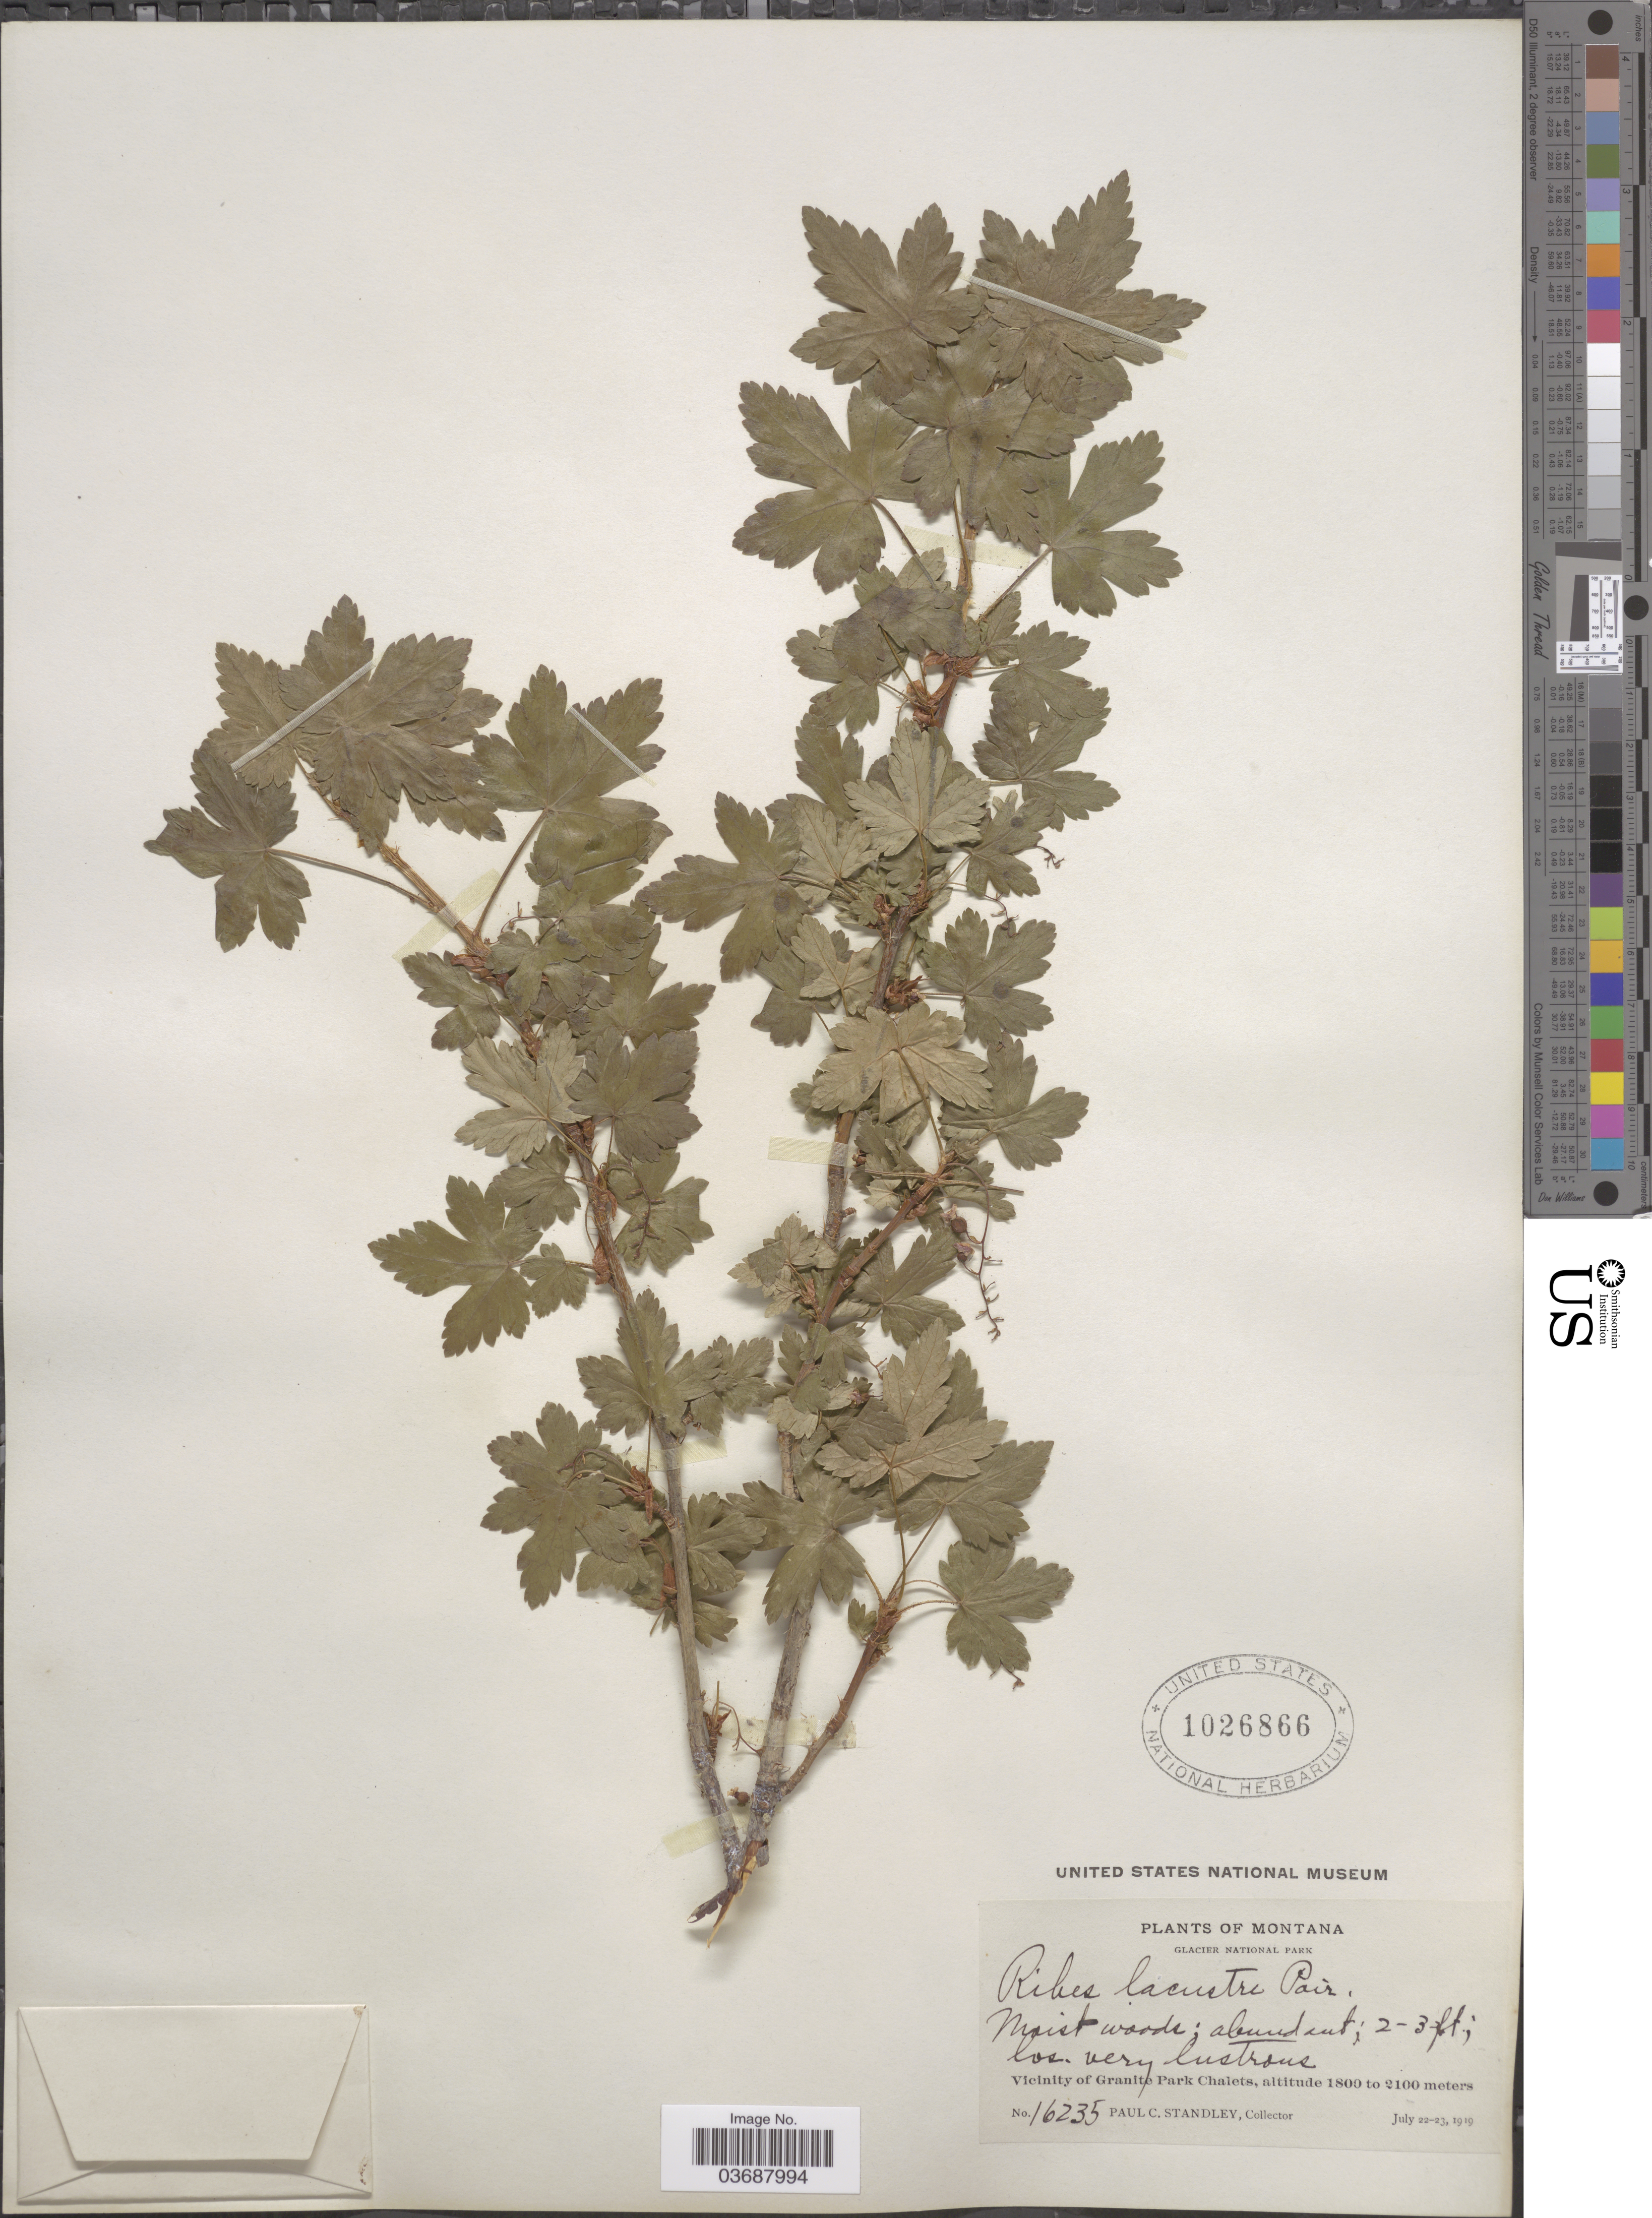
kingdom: Plantae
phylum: Tracheophyta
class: Magnoliopsida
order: Saxifragales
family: Grossulariaceae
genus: Ribes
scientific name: Ribes lacustre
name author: (Pers.) Poir.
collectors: P. C. Standley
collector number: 16235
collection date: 1919-07-22/1919-07-23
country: United States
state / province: Montana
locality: Glacier National Park. Vicinity of Granite Park Chalets.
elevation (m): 1800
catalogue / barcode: US 1026866